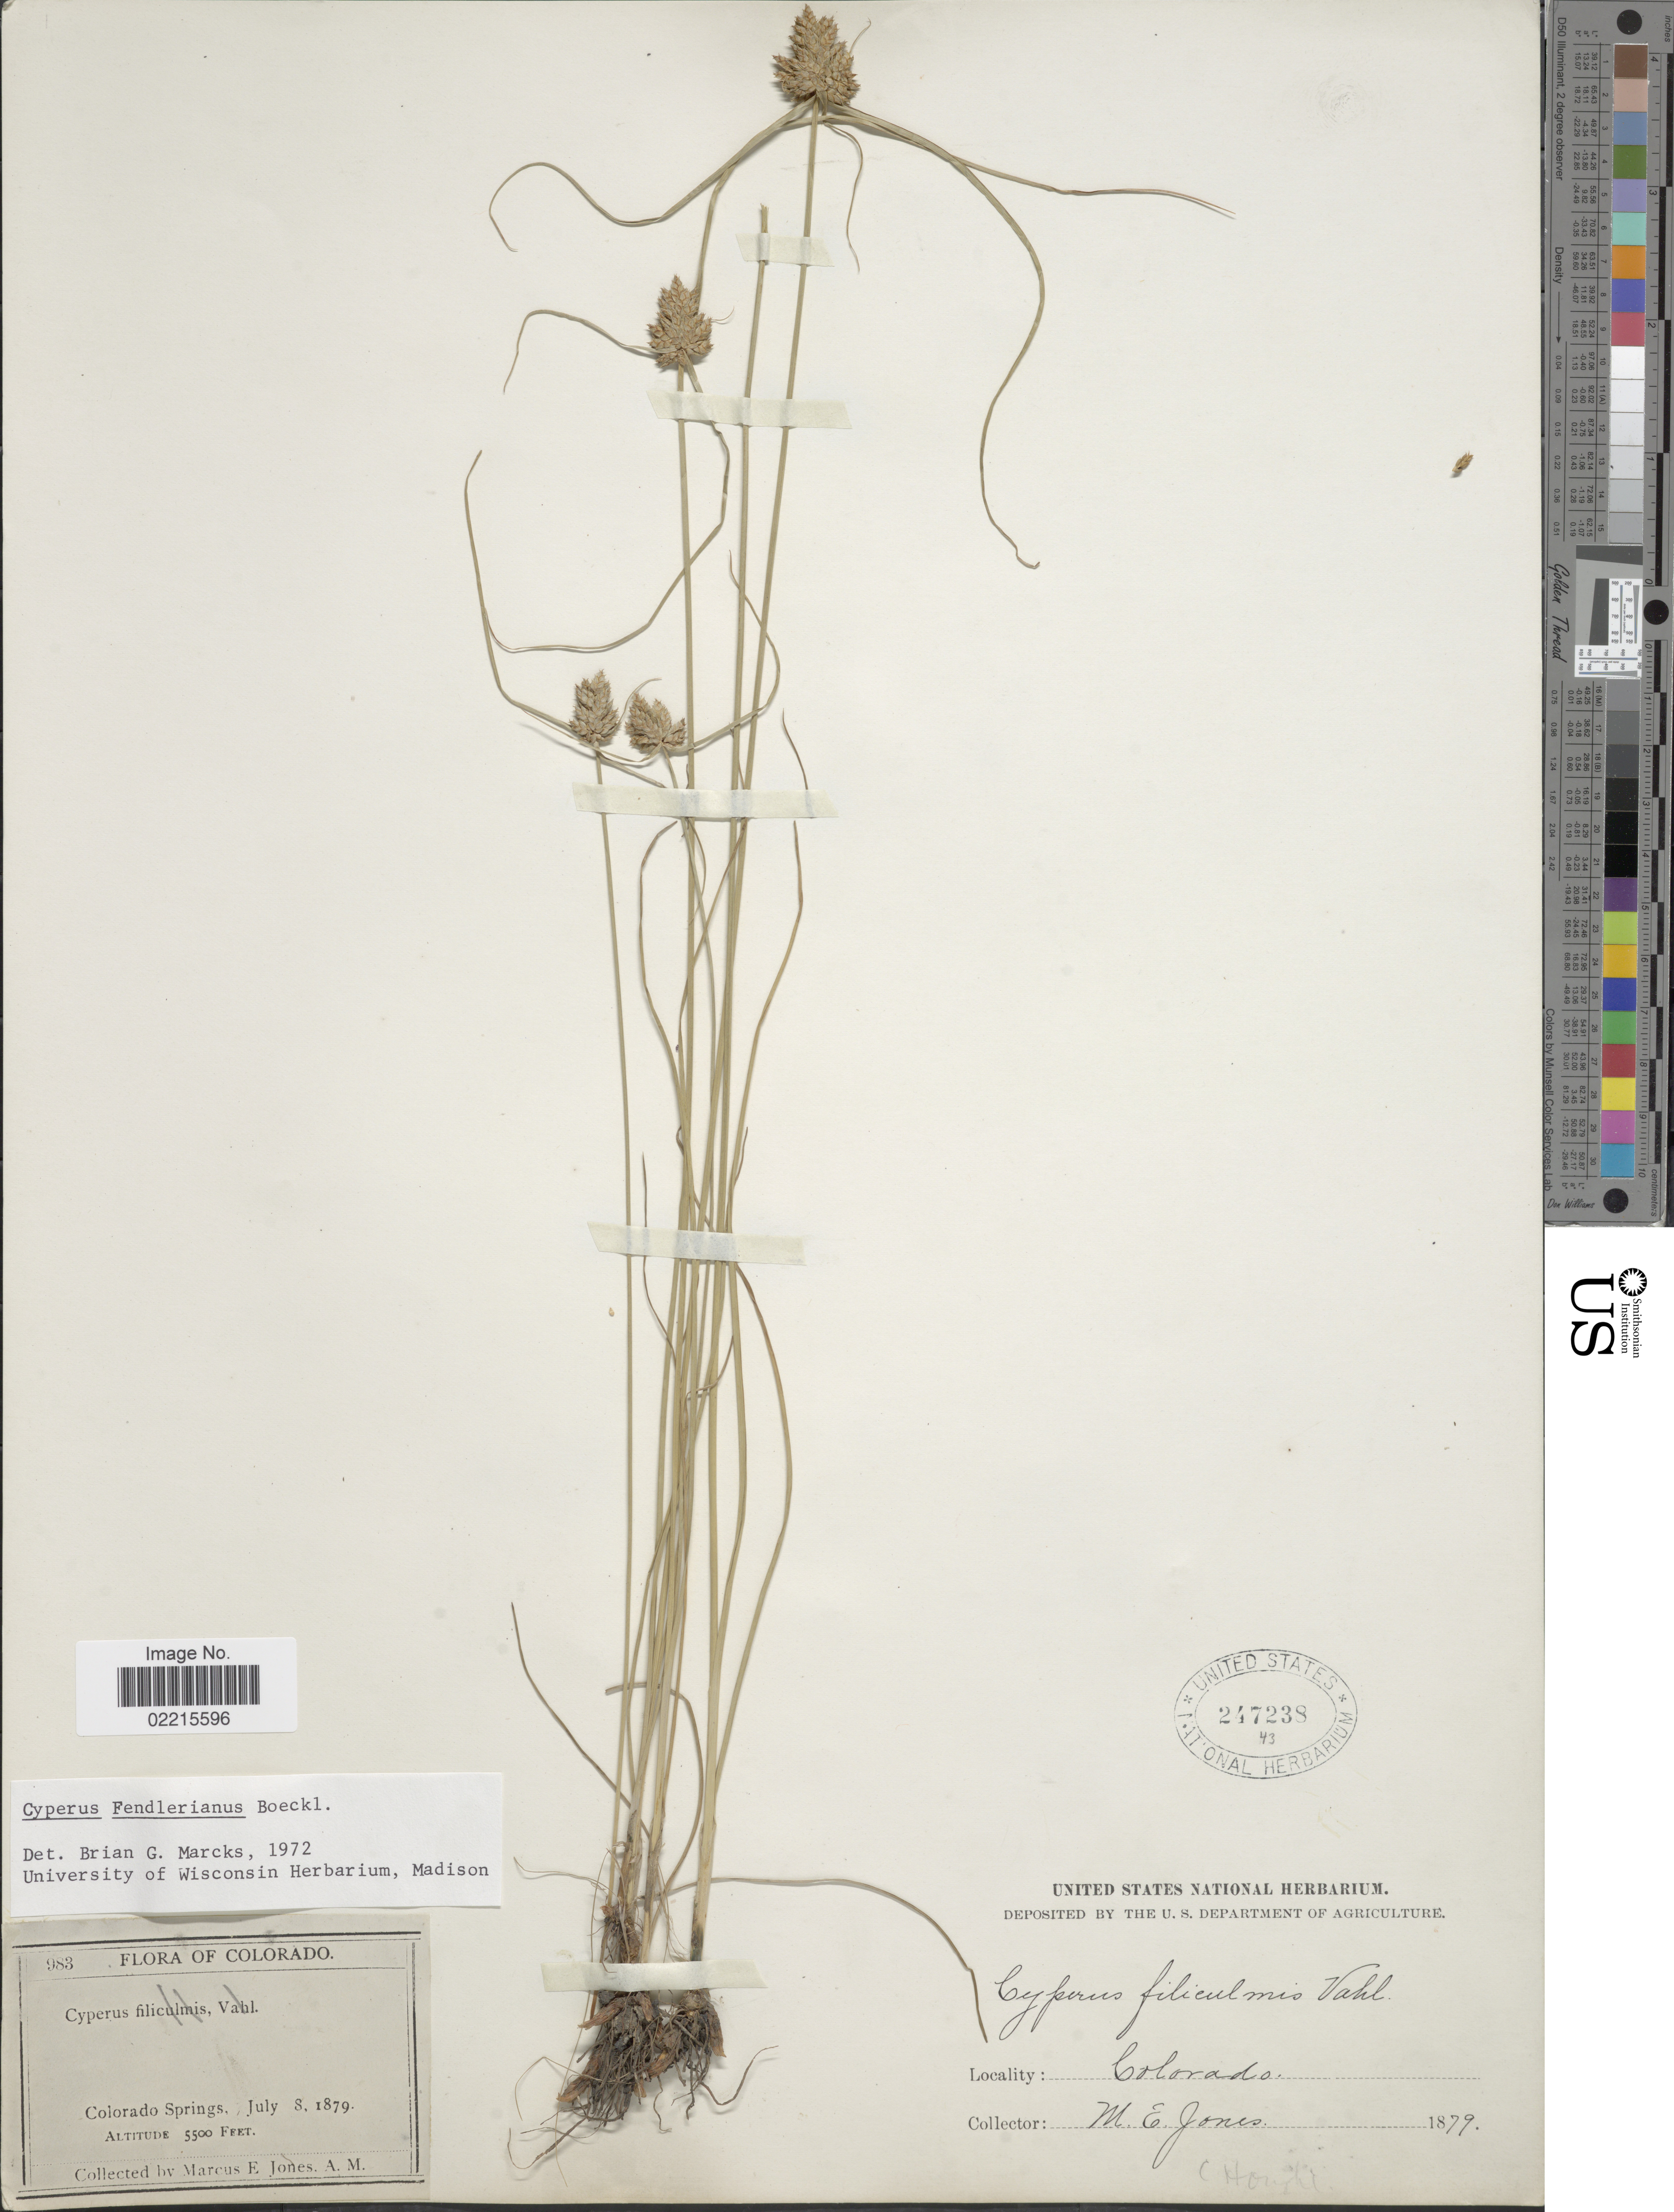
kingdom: Plantae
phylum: Tracheophyta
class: Liliopsida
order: Poales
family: Cyperaceae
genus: Cyperus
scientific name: Cyperus fendlerianus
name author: Boeckeler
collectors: M. E. Jones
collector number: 983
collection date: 1879-07-08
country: United States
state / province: Colorado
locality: Colorado Springs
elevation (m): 1676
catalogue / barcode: US 247237